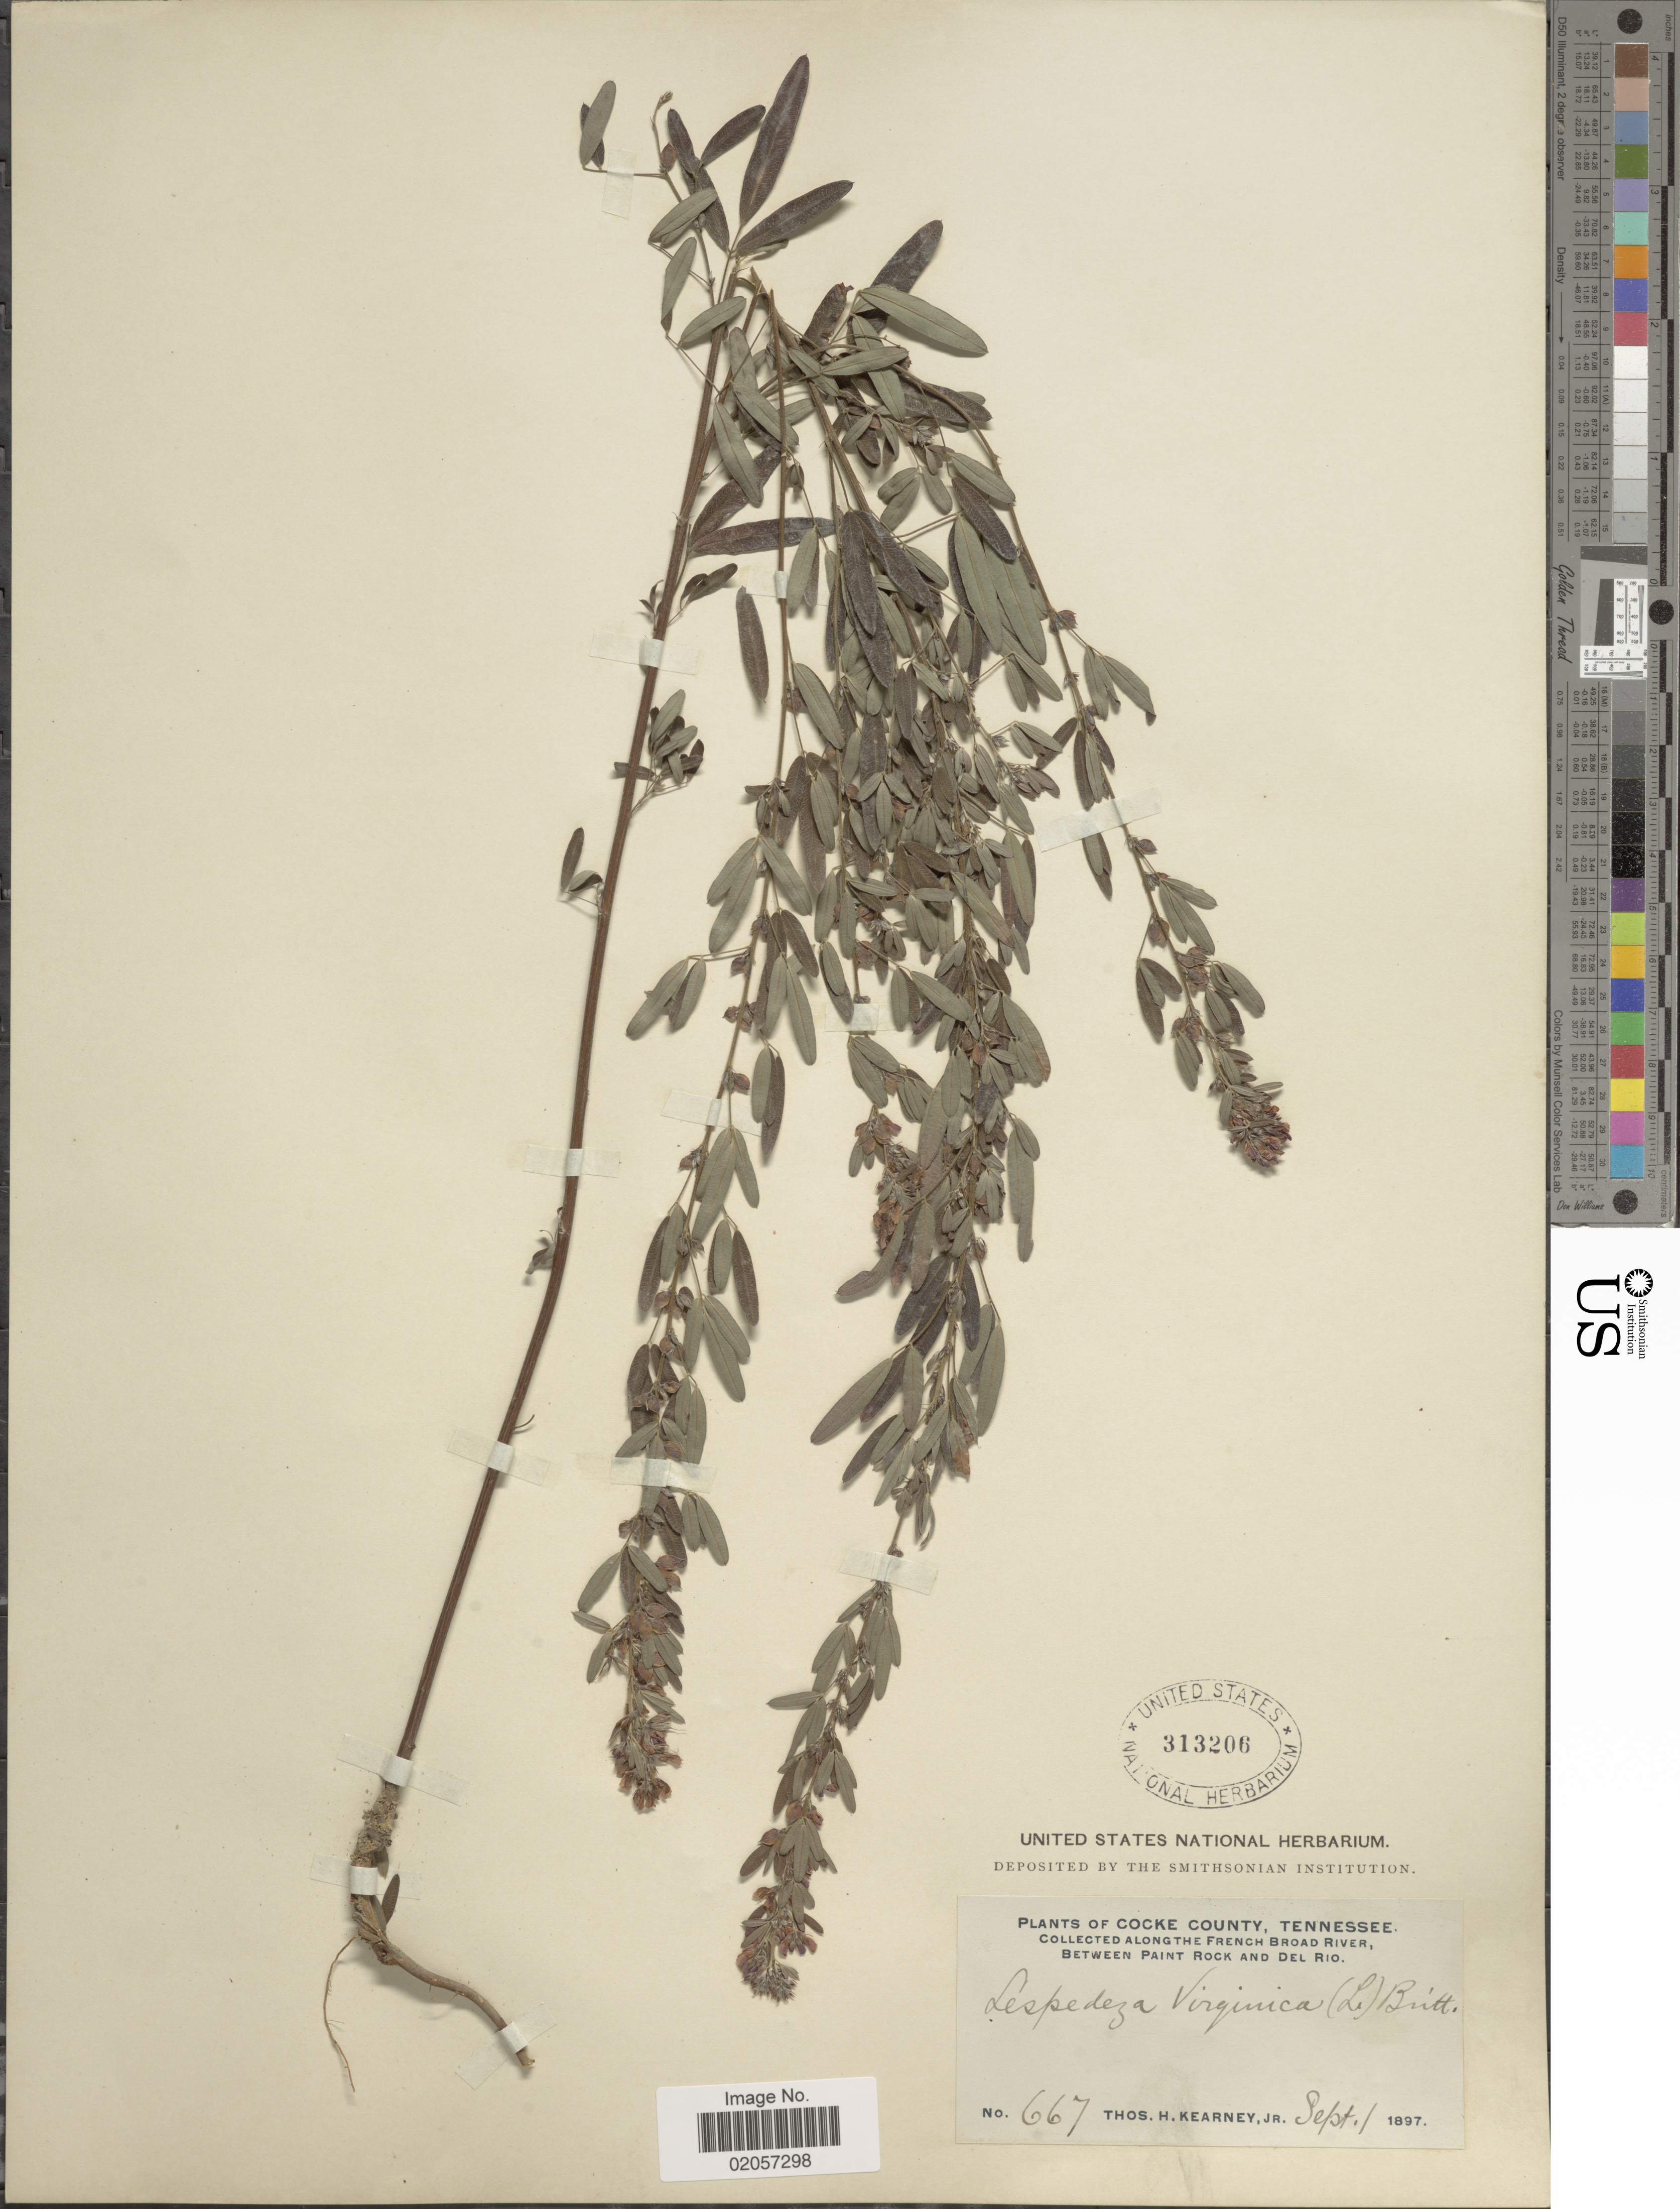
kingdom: Plantae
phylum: Tracheophyta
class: Magnoliopsida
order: Fabales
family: Fabaceae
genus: Lespedeza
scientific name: Lespedeza virginica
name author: (L.) Britton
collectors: T. H. Kearney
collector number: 667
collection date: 1897-09-01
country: United States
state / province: Tennessee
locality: Cocke county, Tennessee. Along the French Broad River, Between Paint Rock and Del Rio.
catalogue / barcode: US 313206